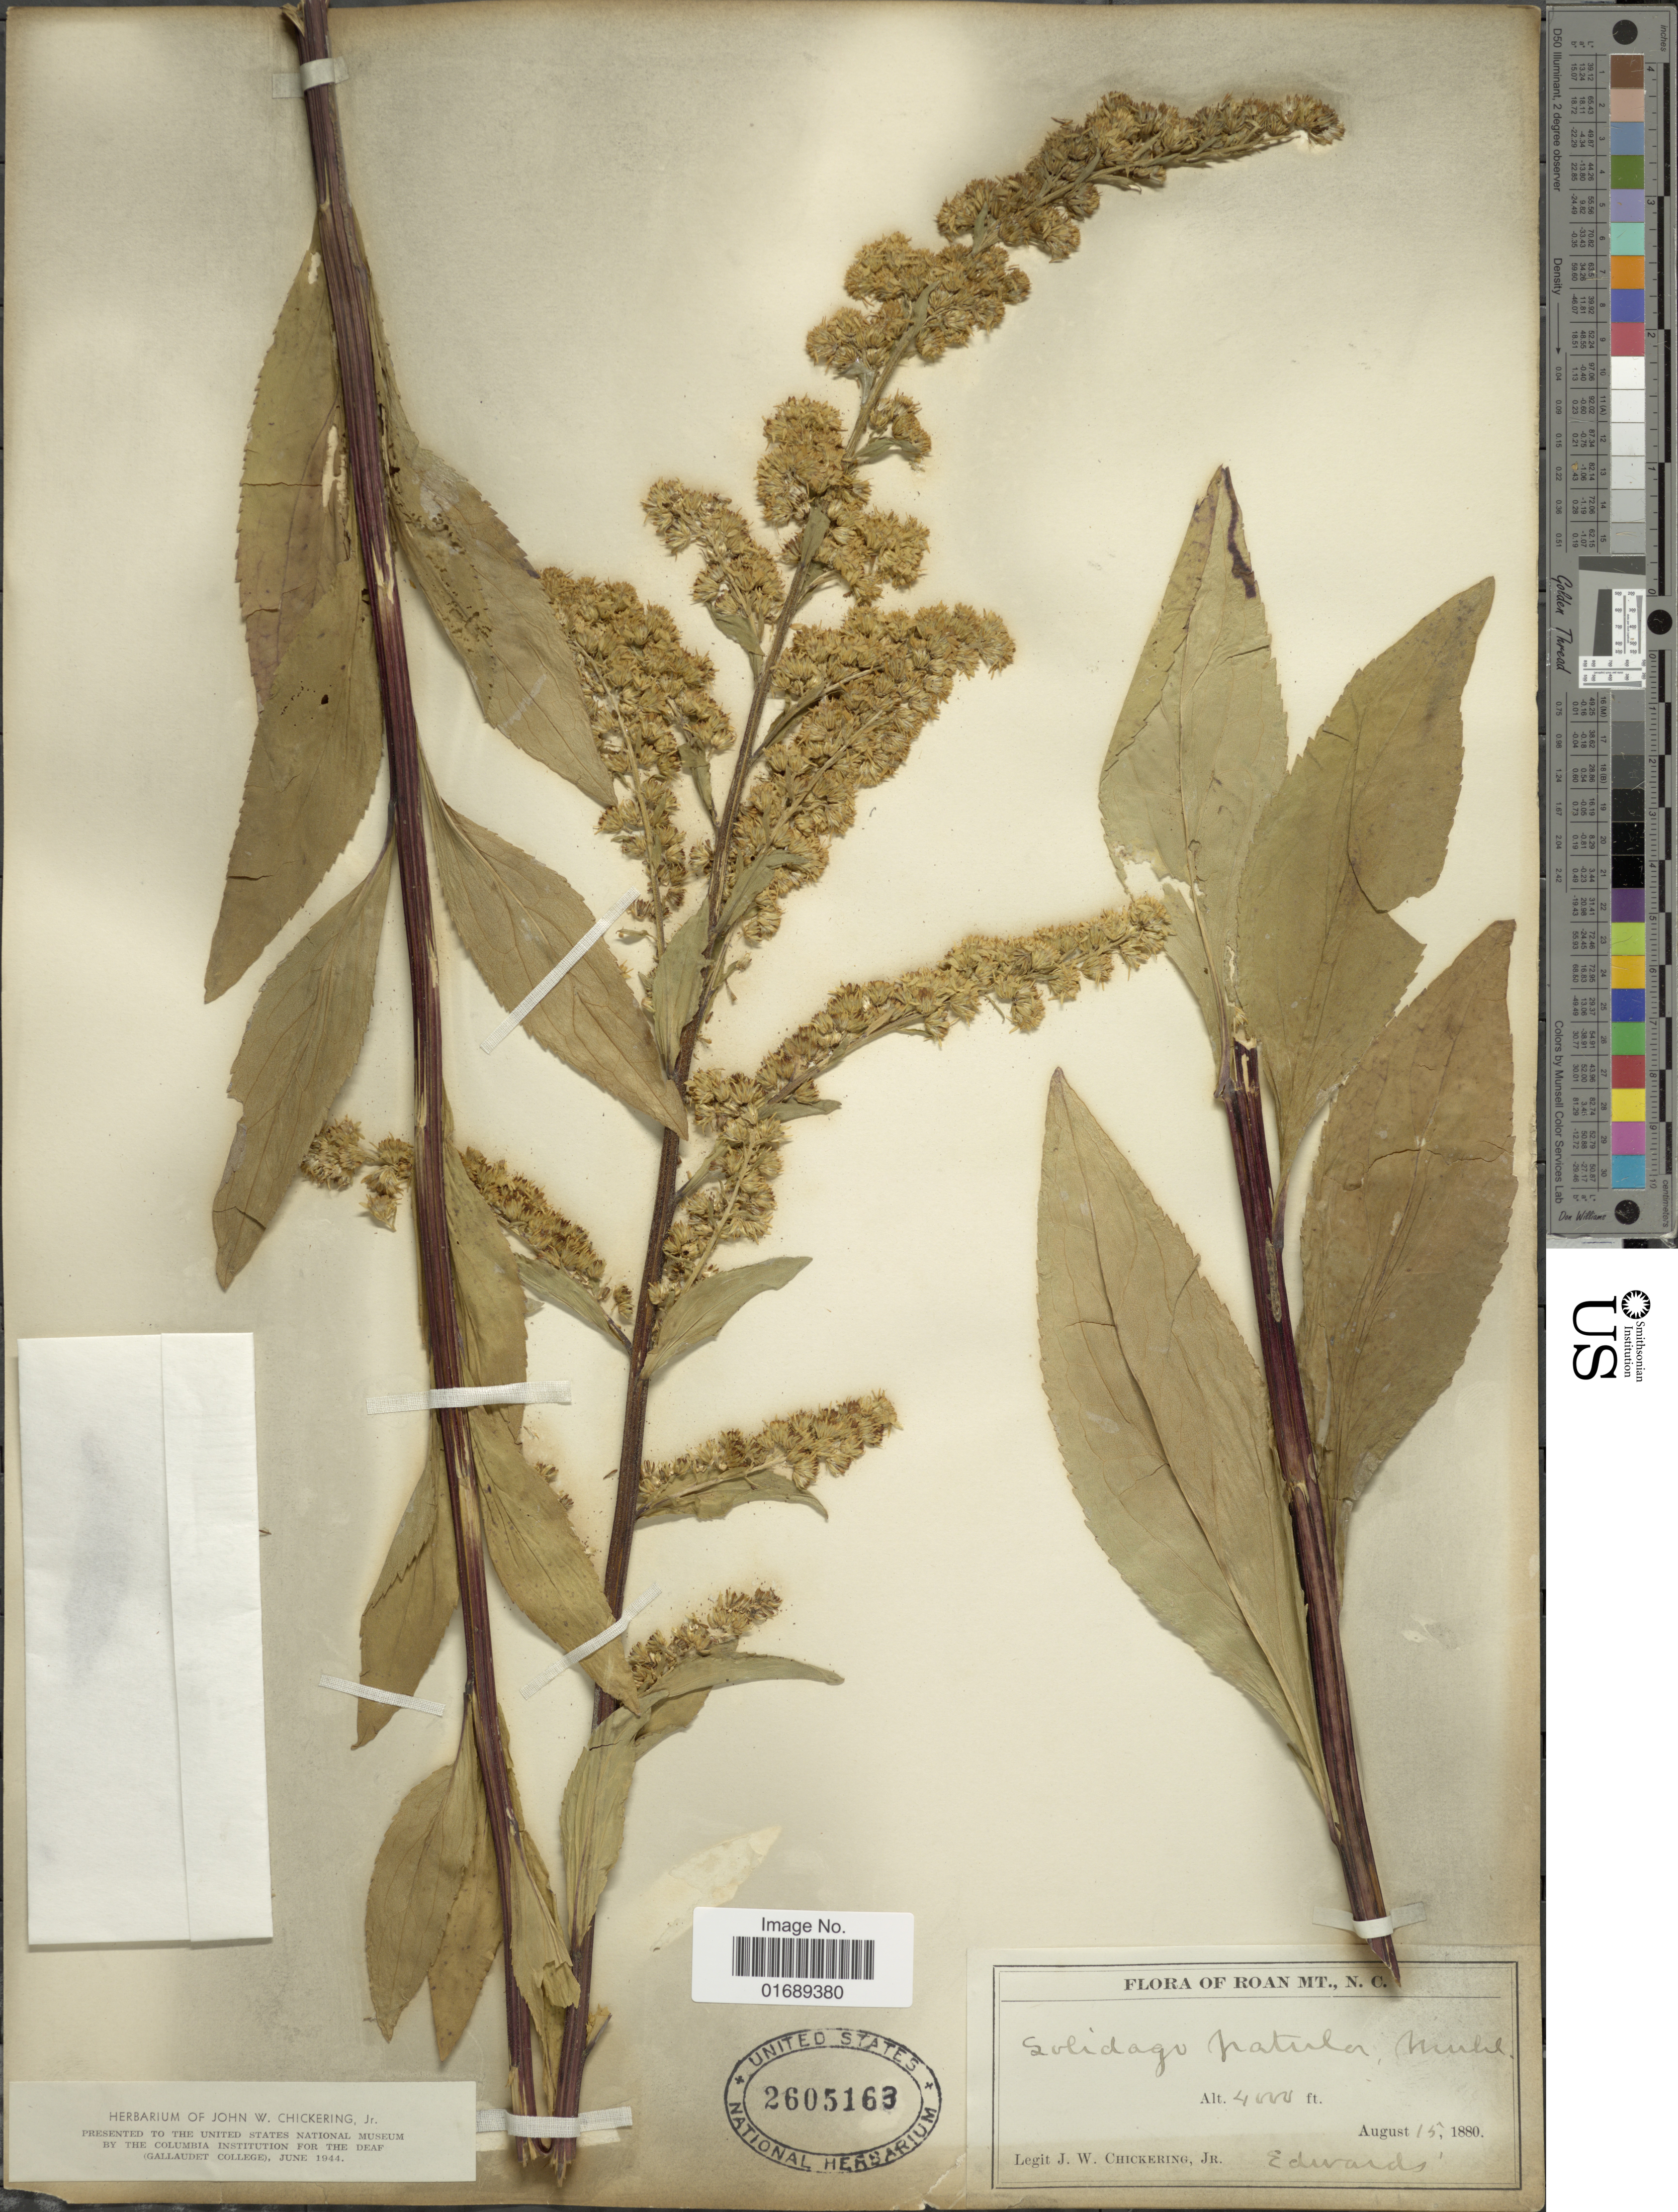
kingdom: Plantae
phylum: Tracheophyta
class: Magnoliopsida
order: Asterales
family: Asteraceae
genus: Solidago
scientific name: Solidago patula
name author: Muhl. ex Willd.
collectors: J. W. Chickering Jr.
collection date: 1880-08-15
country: United States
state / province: North Carolina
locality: Roan Mt.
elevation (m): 1219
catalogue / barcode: US 2605163